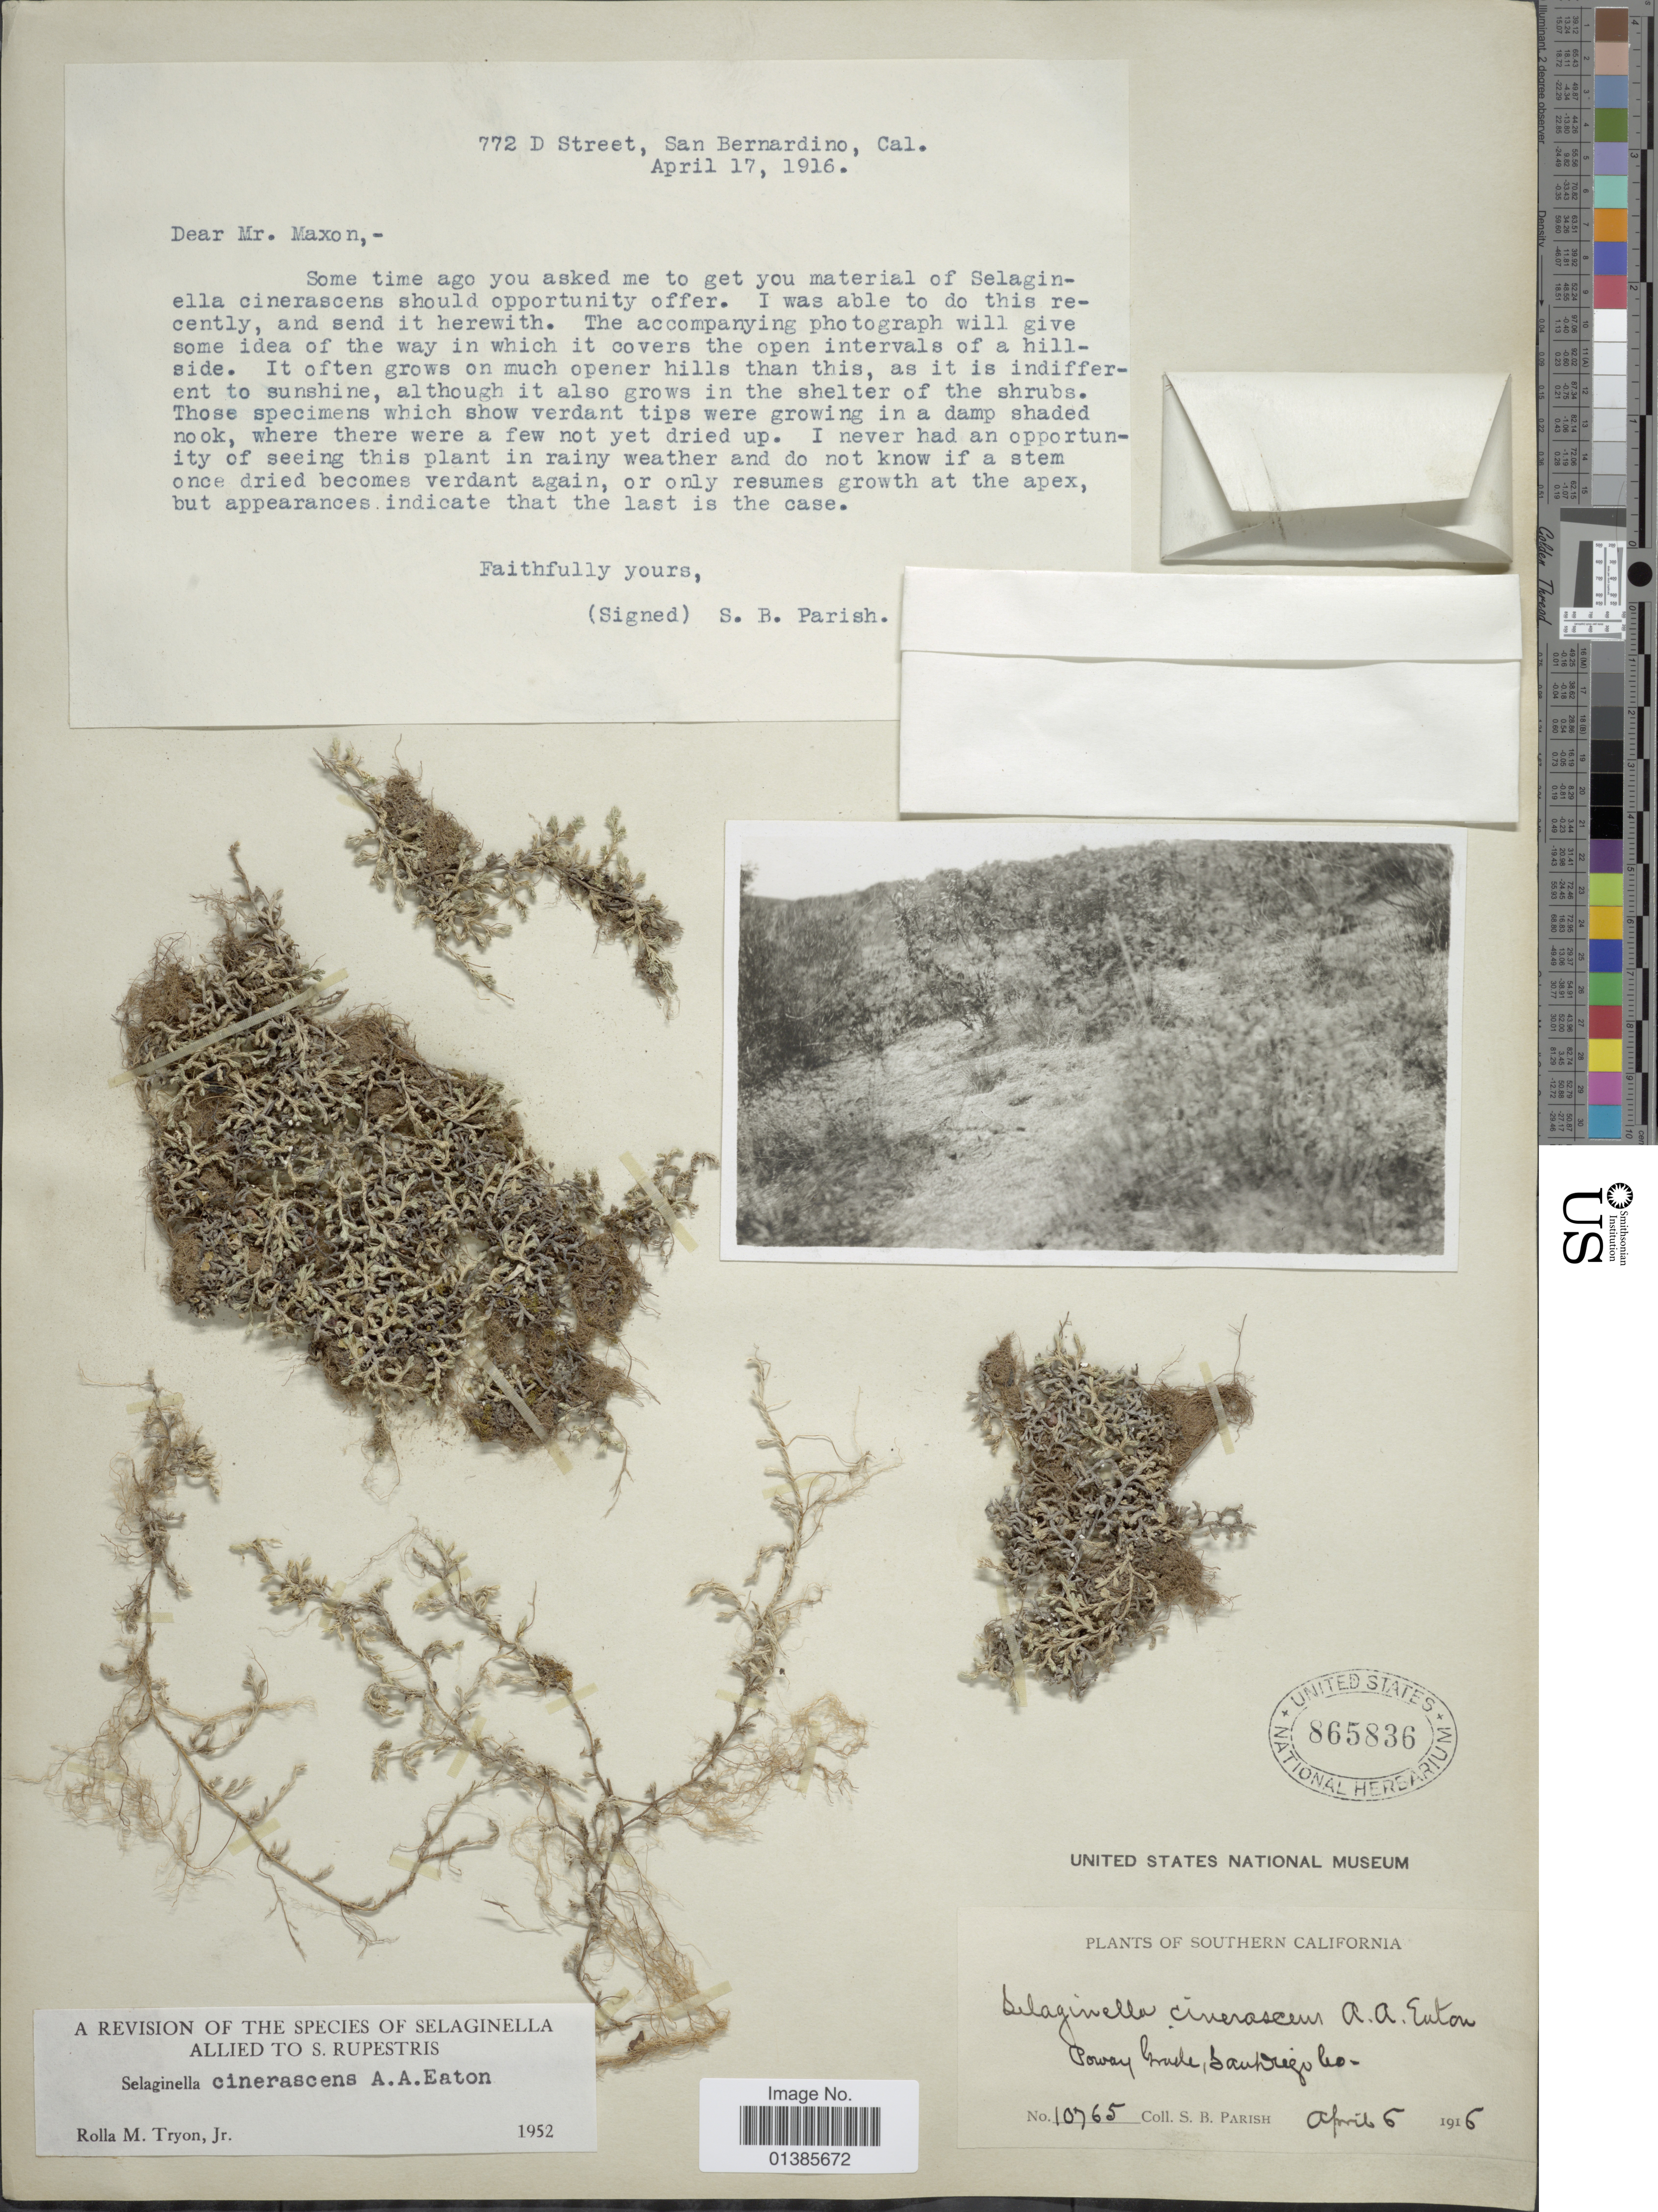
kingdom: Plantae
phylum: Tracheophyta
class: Lycopodiopsida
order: Selaginellales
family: Selaginellaceae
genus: Selaginella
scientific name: Selaginella cinerascens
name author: A.A. Eaton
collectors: S. B. Parish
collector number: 10765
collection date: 1916-04-05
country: United States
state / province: California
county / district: San Diego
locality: Southern California. Poway Grade, San Diego Co.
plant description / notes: No precise locality correction needed. Filled county field.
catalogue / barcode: US 865836